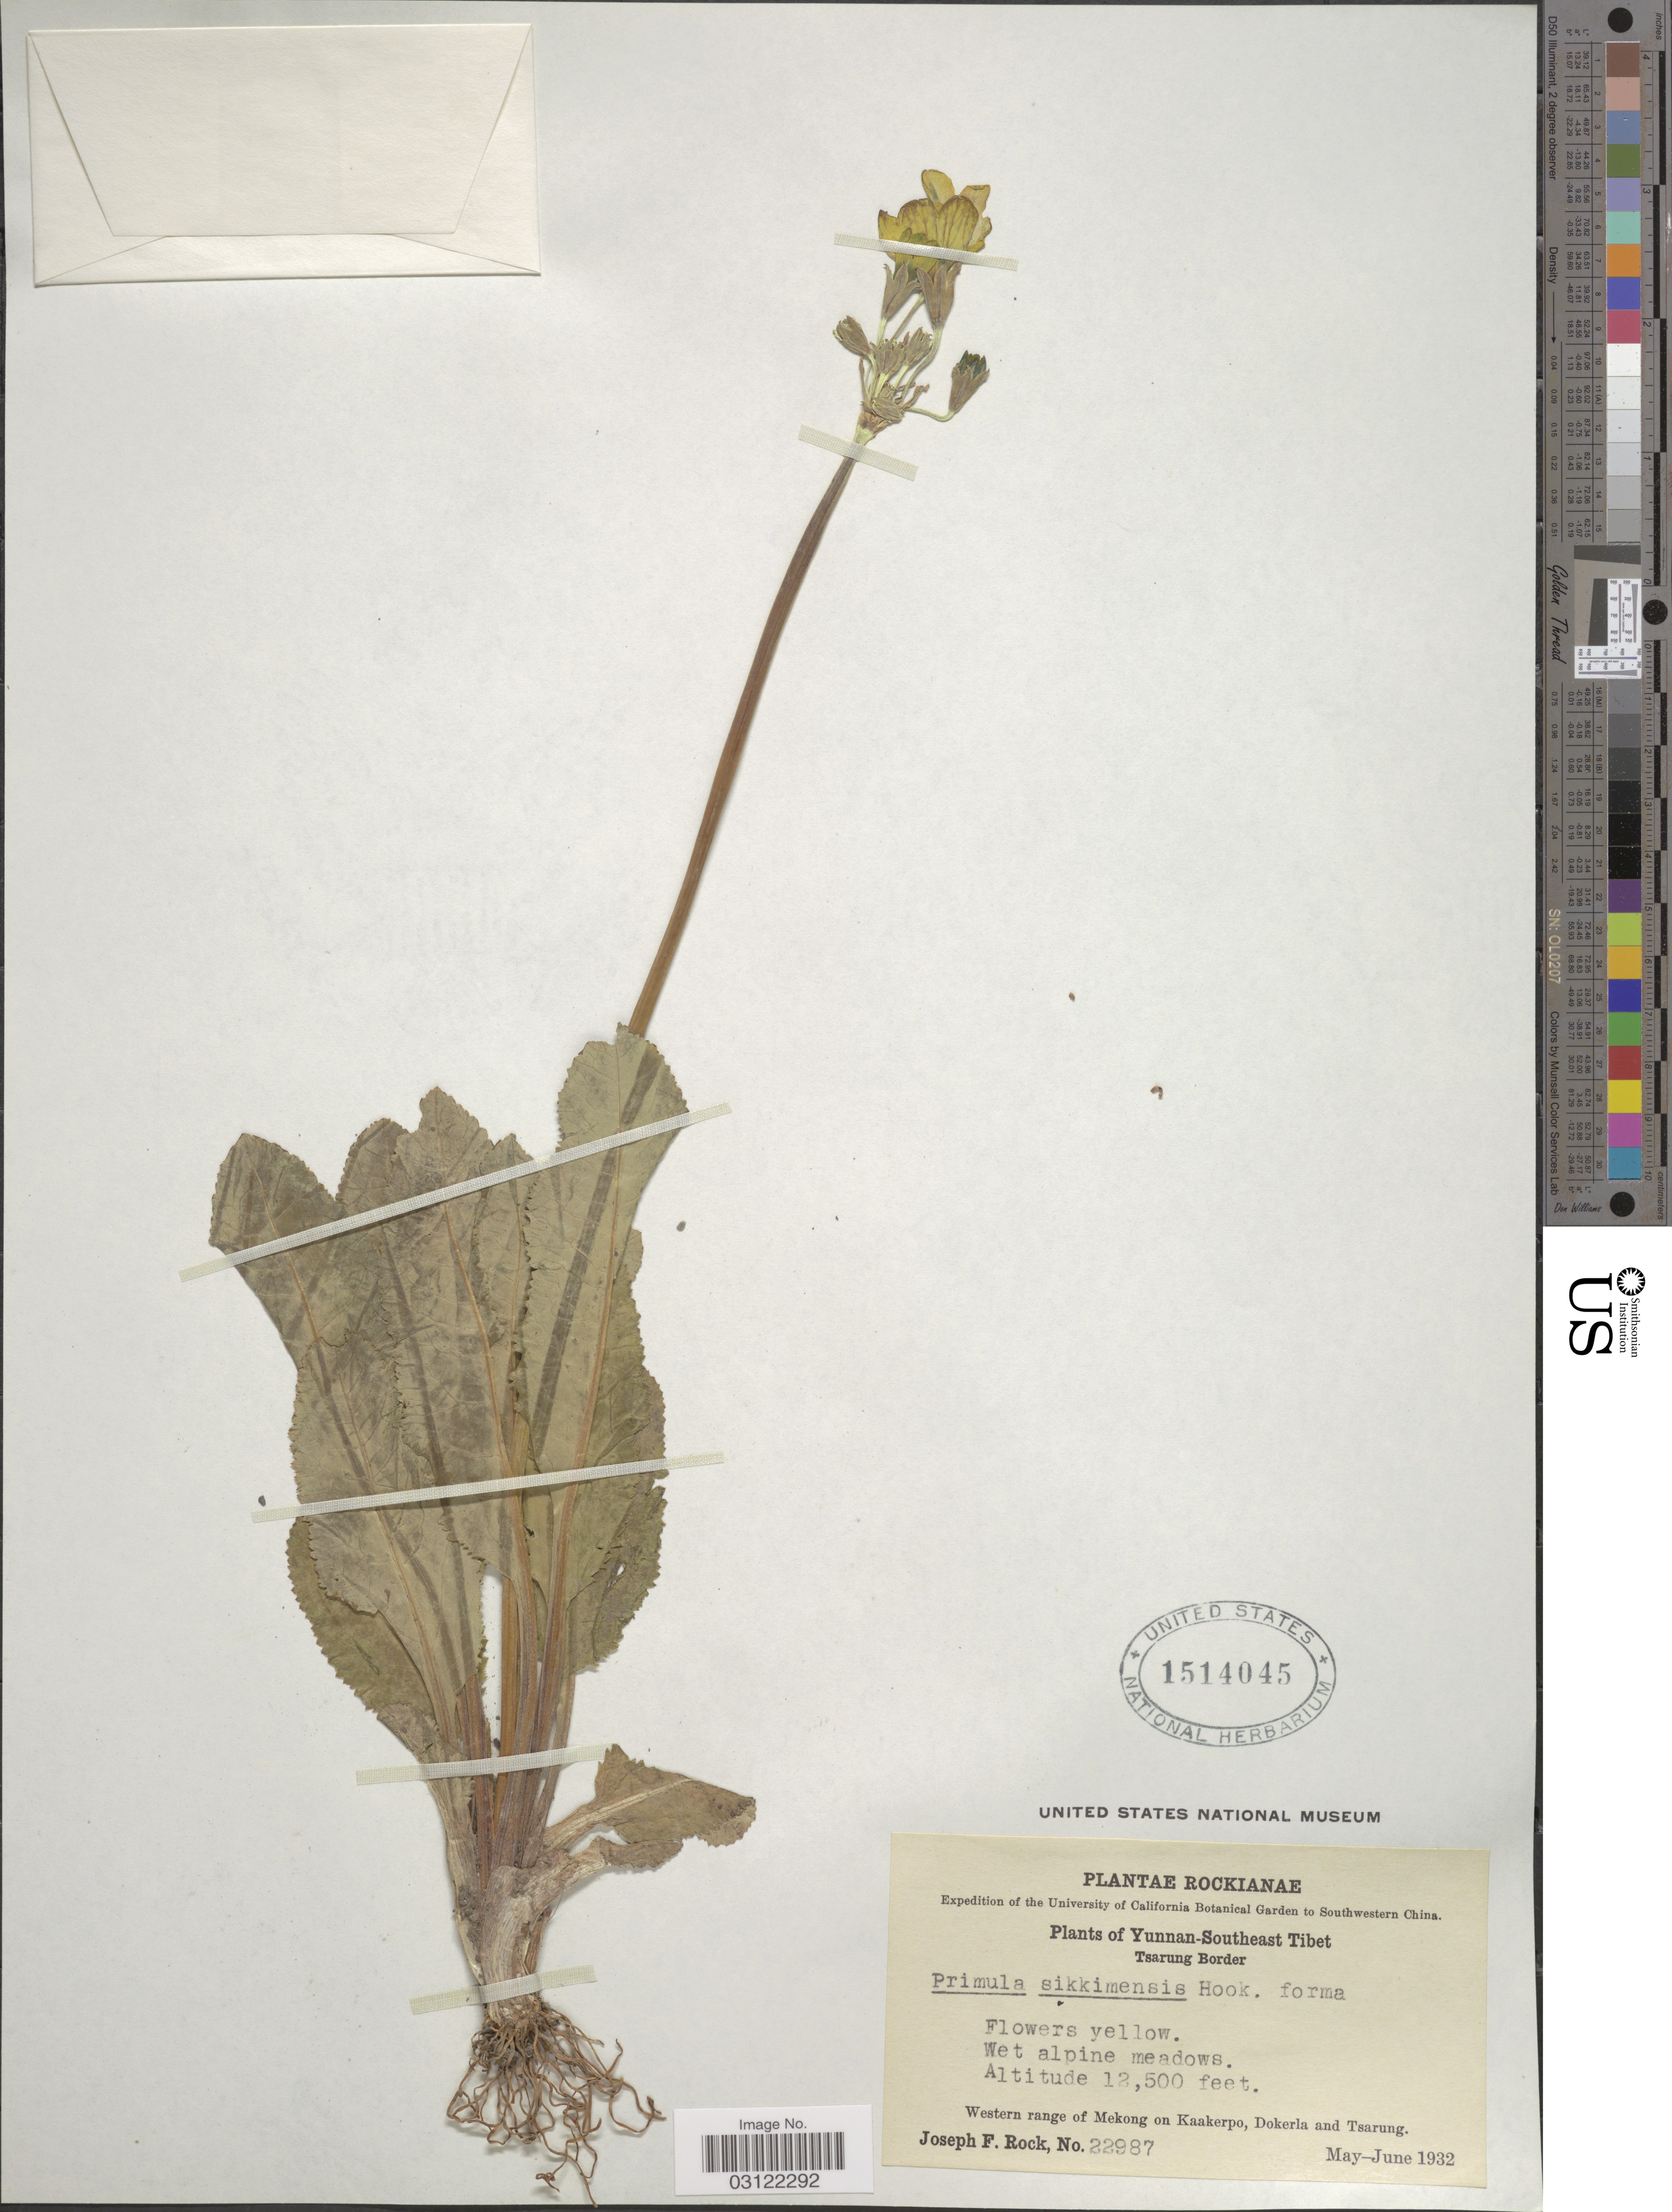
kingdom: Plantae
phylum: Tracheophyta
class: Magnoliopsida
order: Ericales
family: Primulaceae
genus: Primula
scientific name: Primula sikkimensis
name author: Hook.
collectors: J. F. Rock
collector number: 22987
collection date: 1932-05/1932-06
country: China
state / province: Yunnan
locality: Southwestern China. Yunnan-Southeast Tibet. Tsarung Border. Western range of Mekong on Kaakerpo, Dokerla and Tsarung.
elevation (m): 3810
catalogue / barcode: US 1514045